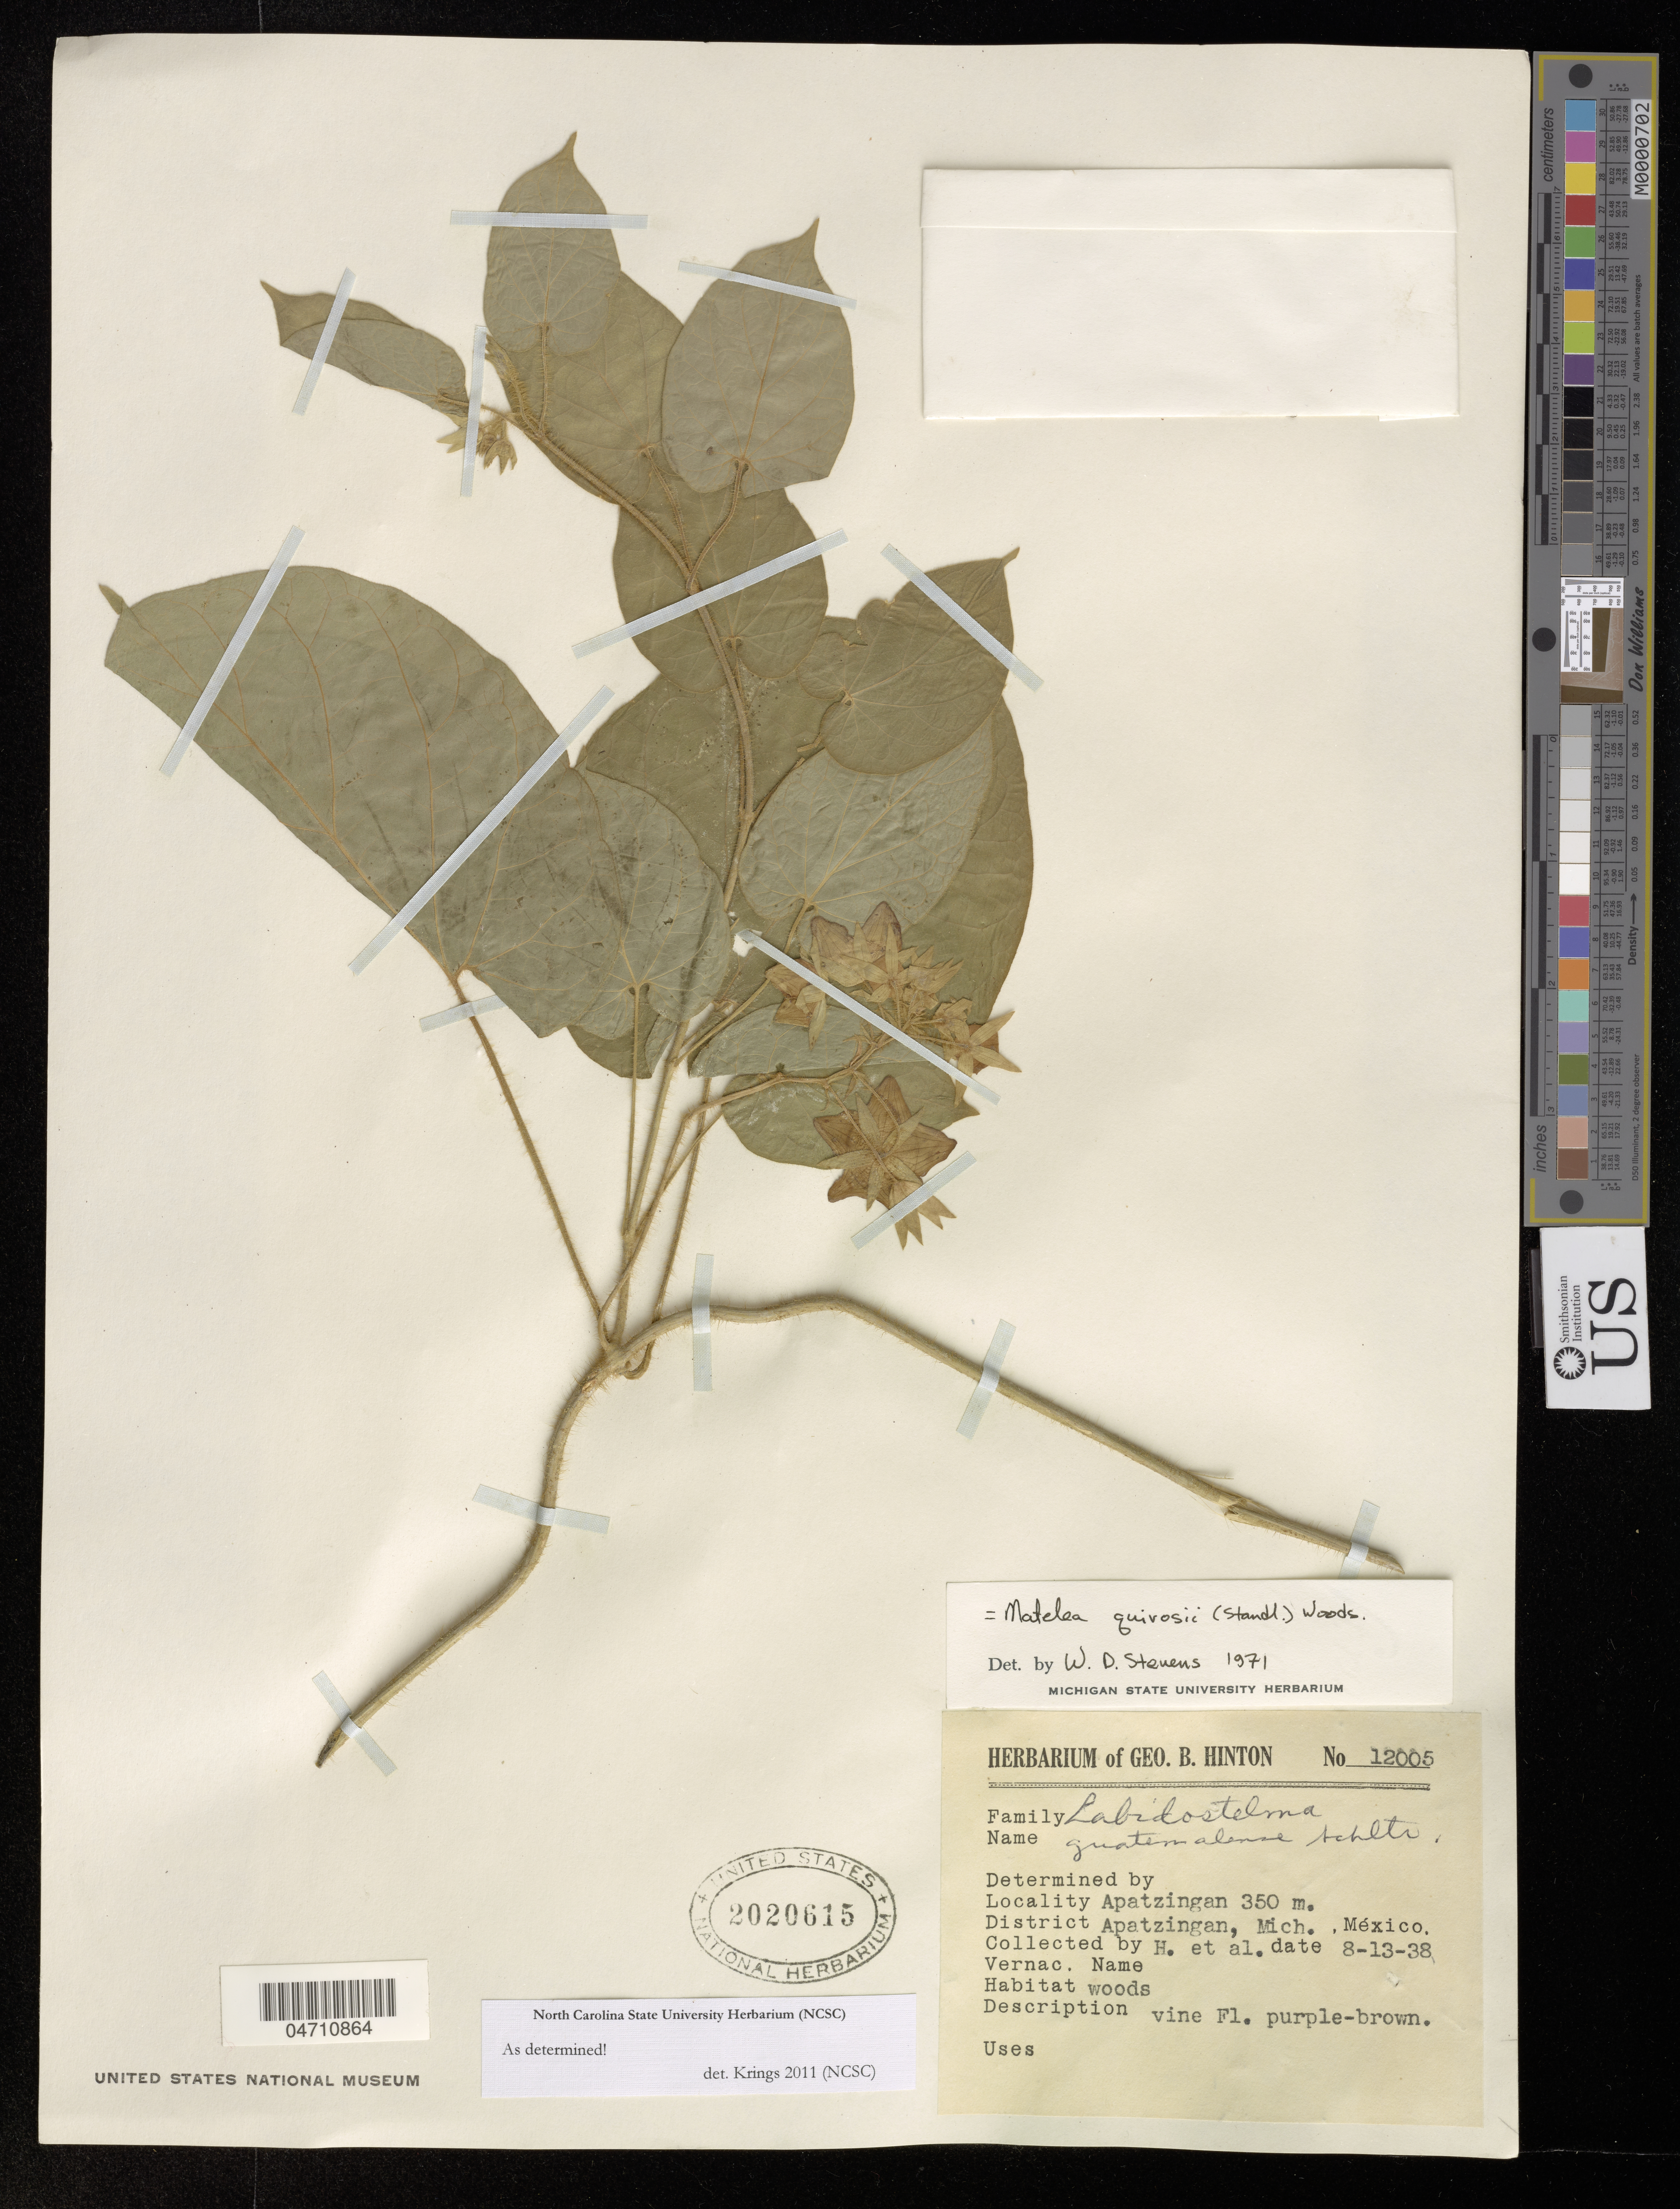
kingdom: Plantae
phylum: Tracheophyta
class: Magnoliopsida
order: Gentianales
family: Apocynaceae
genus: Matelea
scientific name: Matelea quirosii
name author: (Standl.) Woodson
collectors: G. B. Hinton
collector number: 12005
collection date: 1938-08-13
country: Mexico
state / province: Michoacán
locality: Apatzingan 350. District Apatzingan.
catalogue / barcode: US 2020615